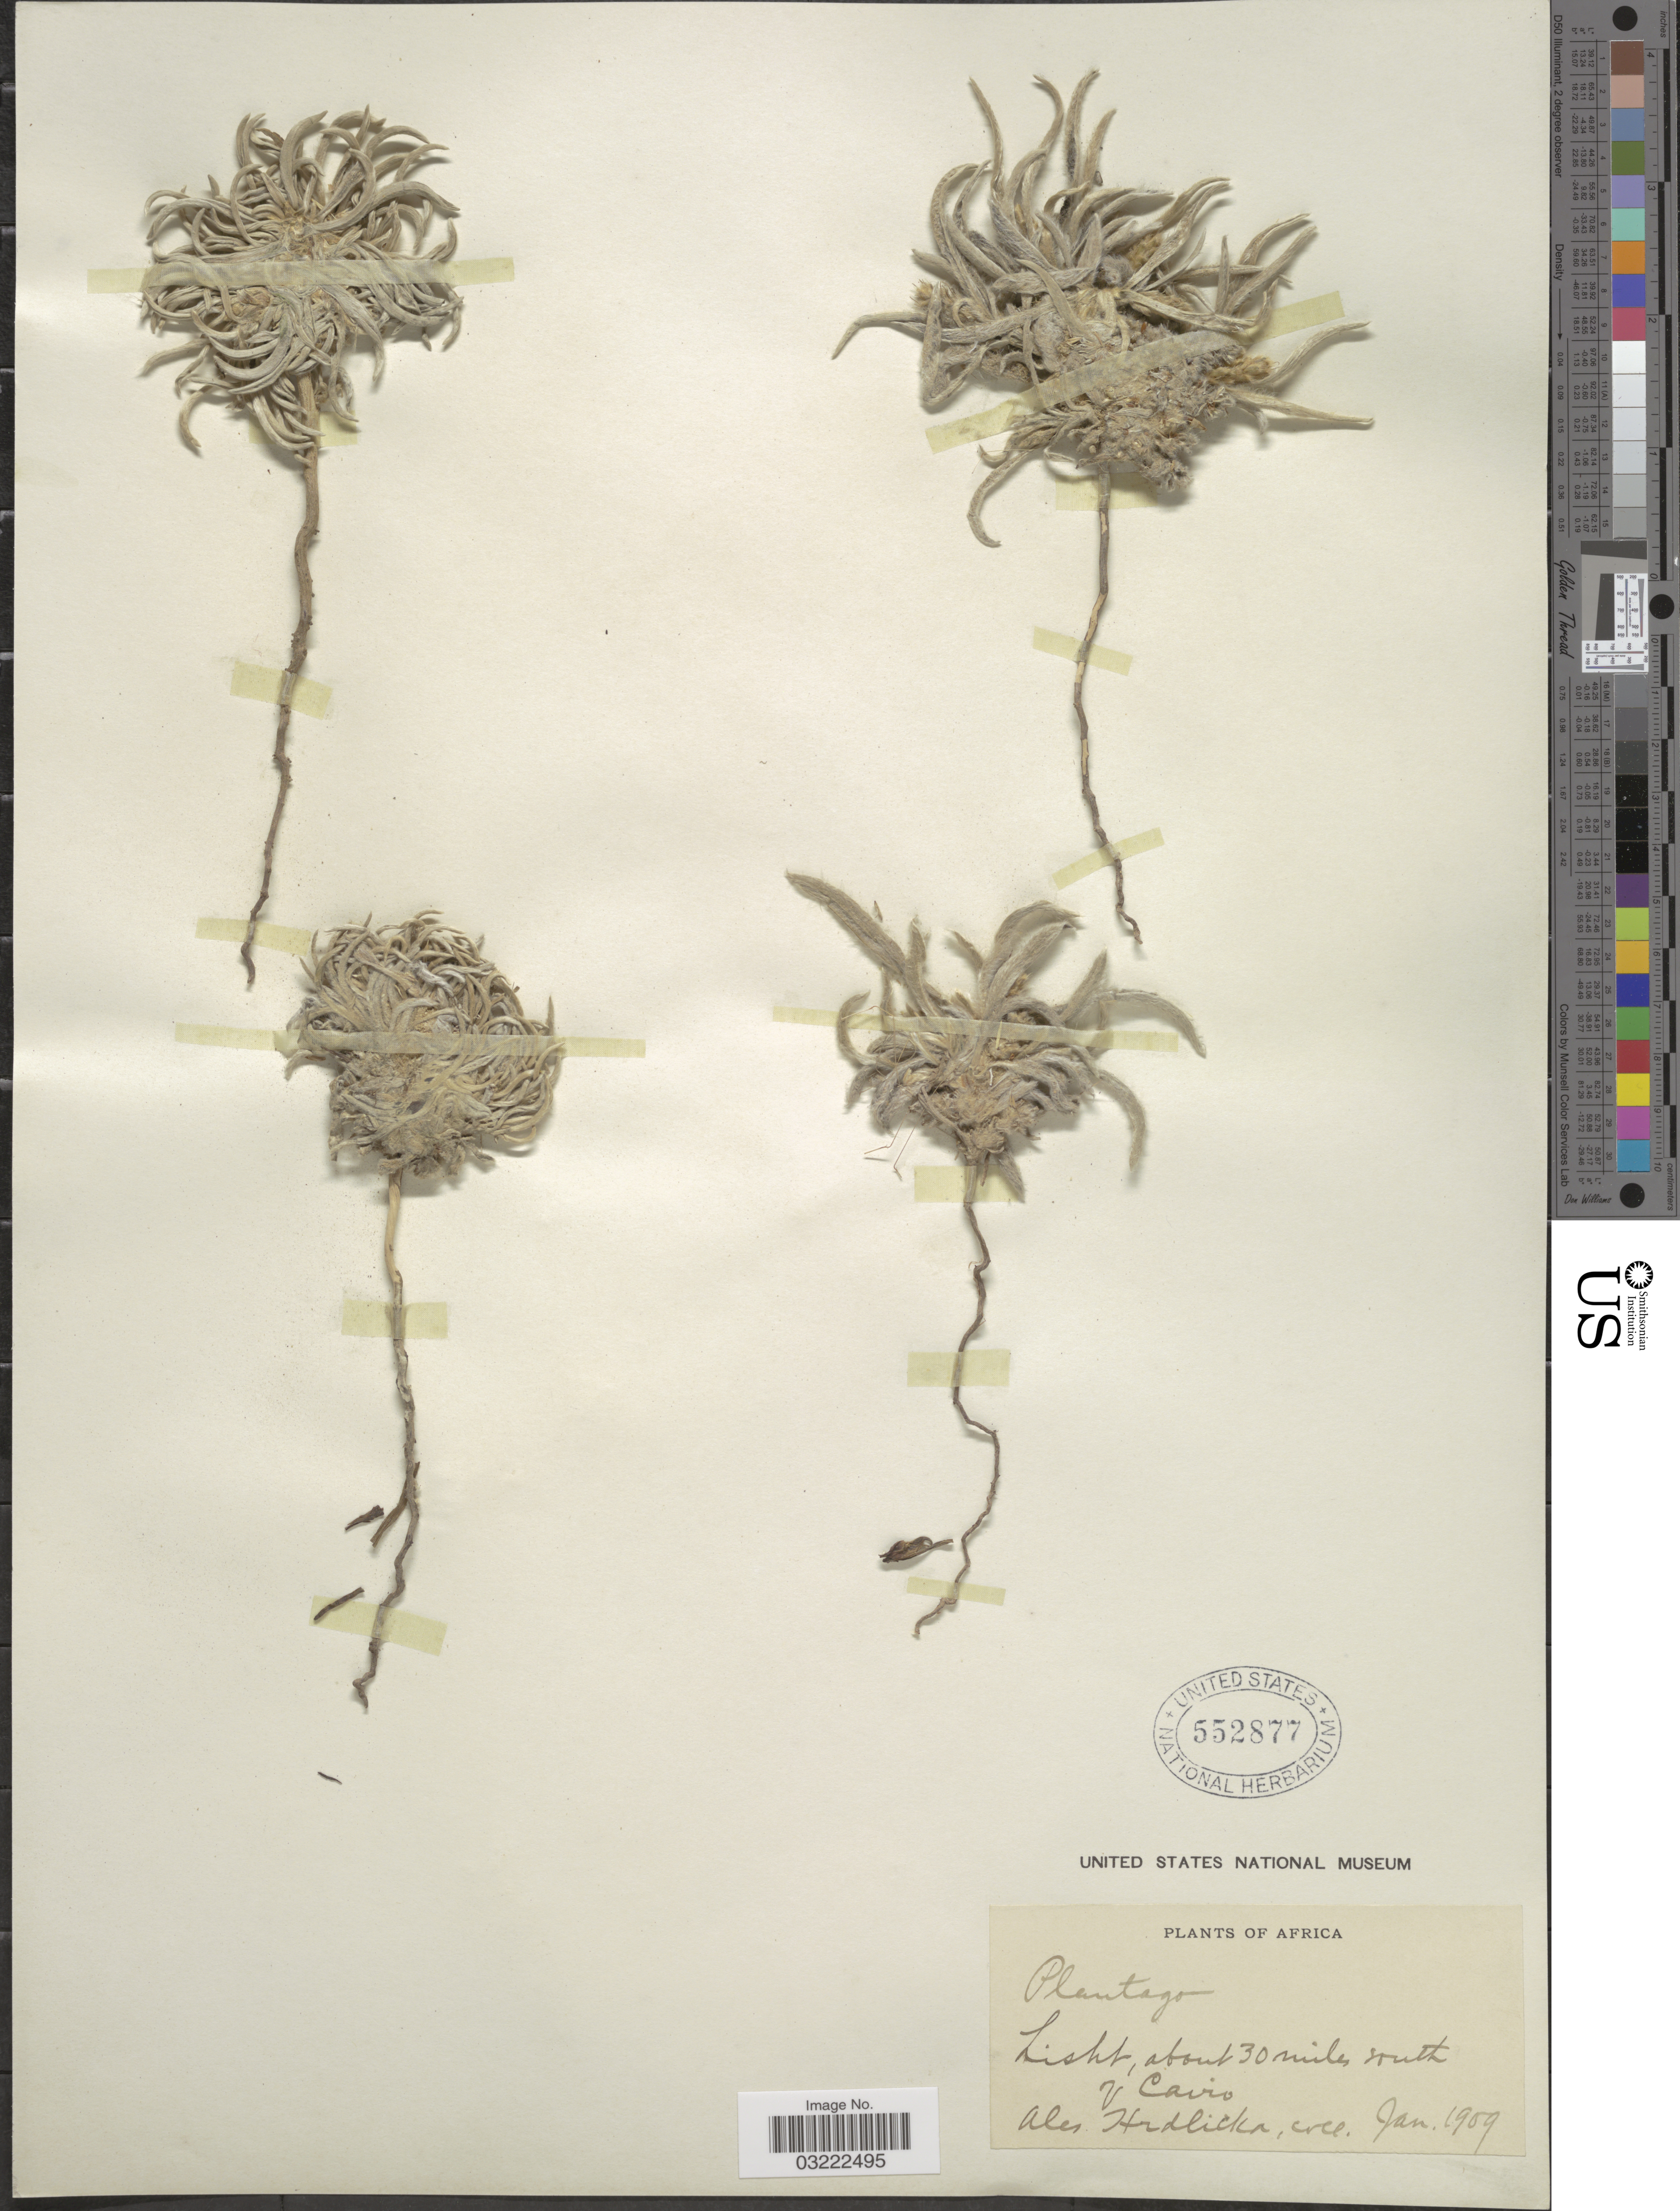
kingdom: Plantae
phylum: Tracheophyta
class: Magnoliopsida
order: Lamiales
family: Plantaginaceae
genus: Plantago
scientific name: Plantago sp.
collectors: A. Hrdlicka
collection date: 1909-01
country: Egypt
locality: Africa, Lisht, about 30 miles south of Cairo.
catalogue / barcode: US 552877